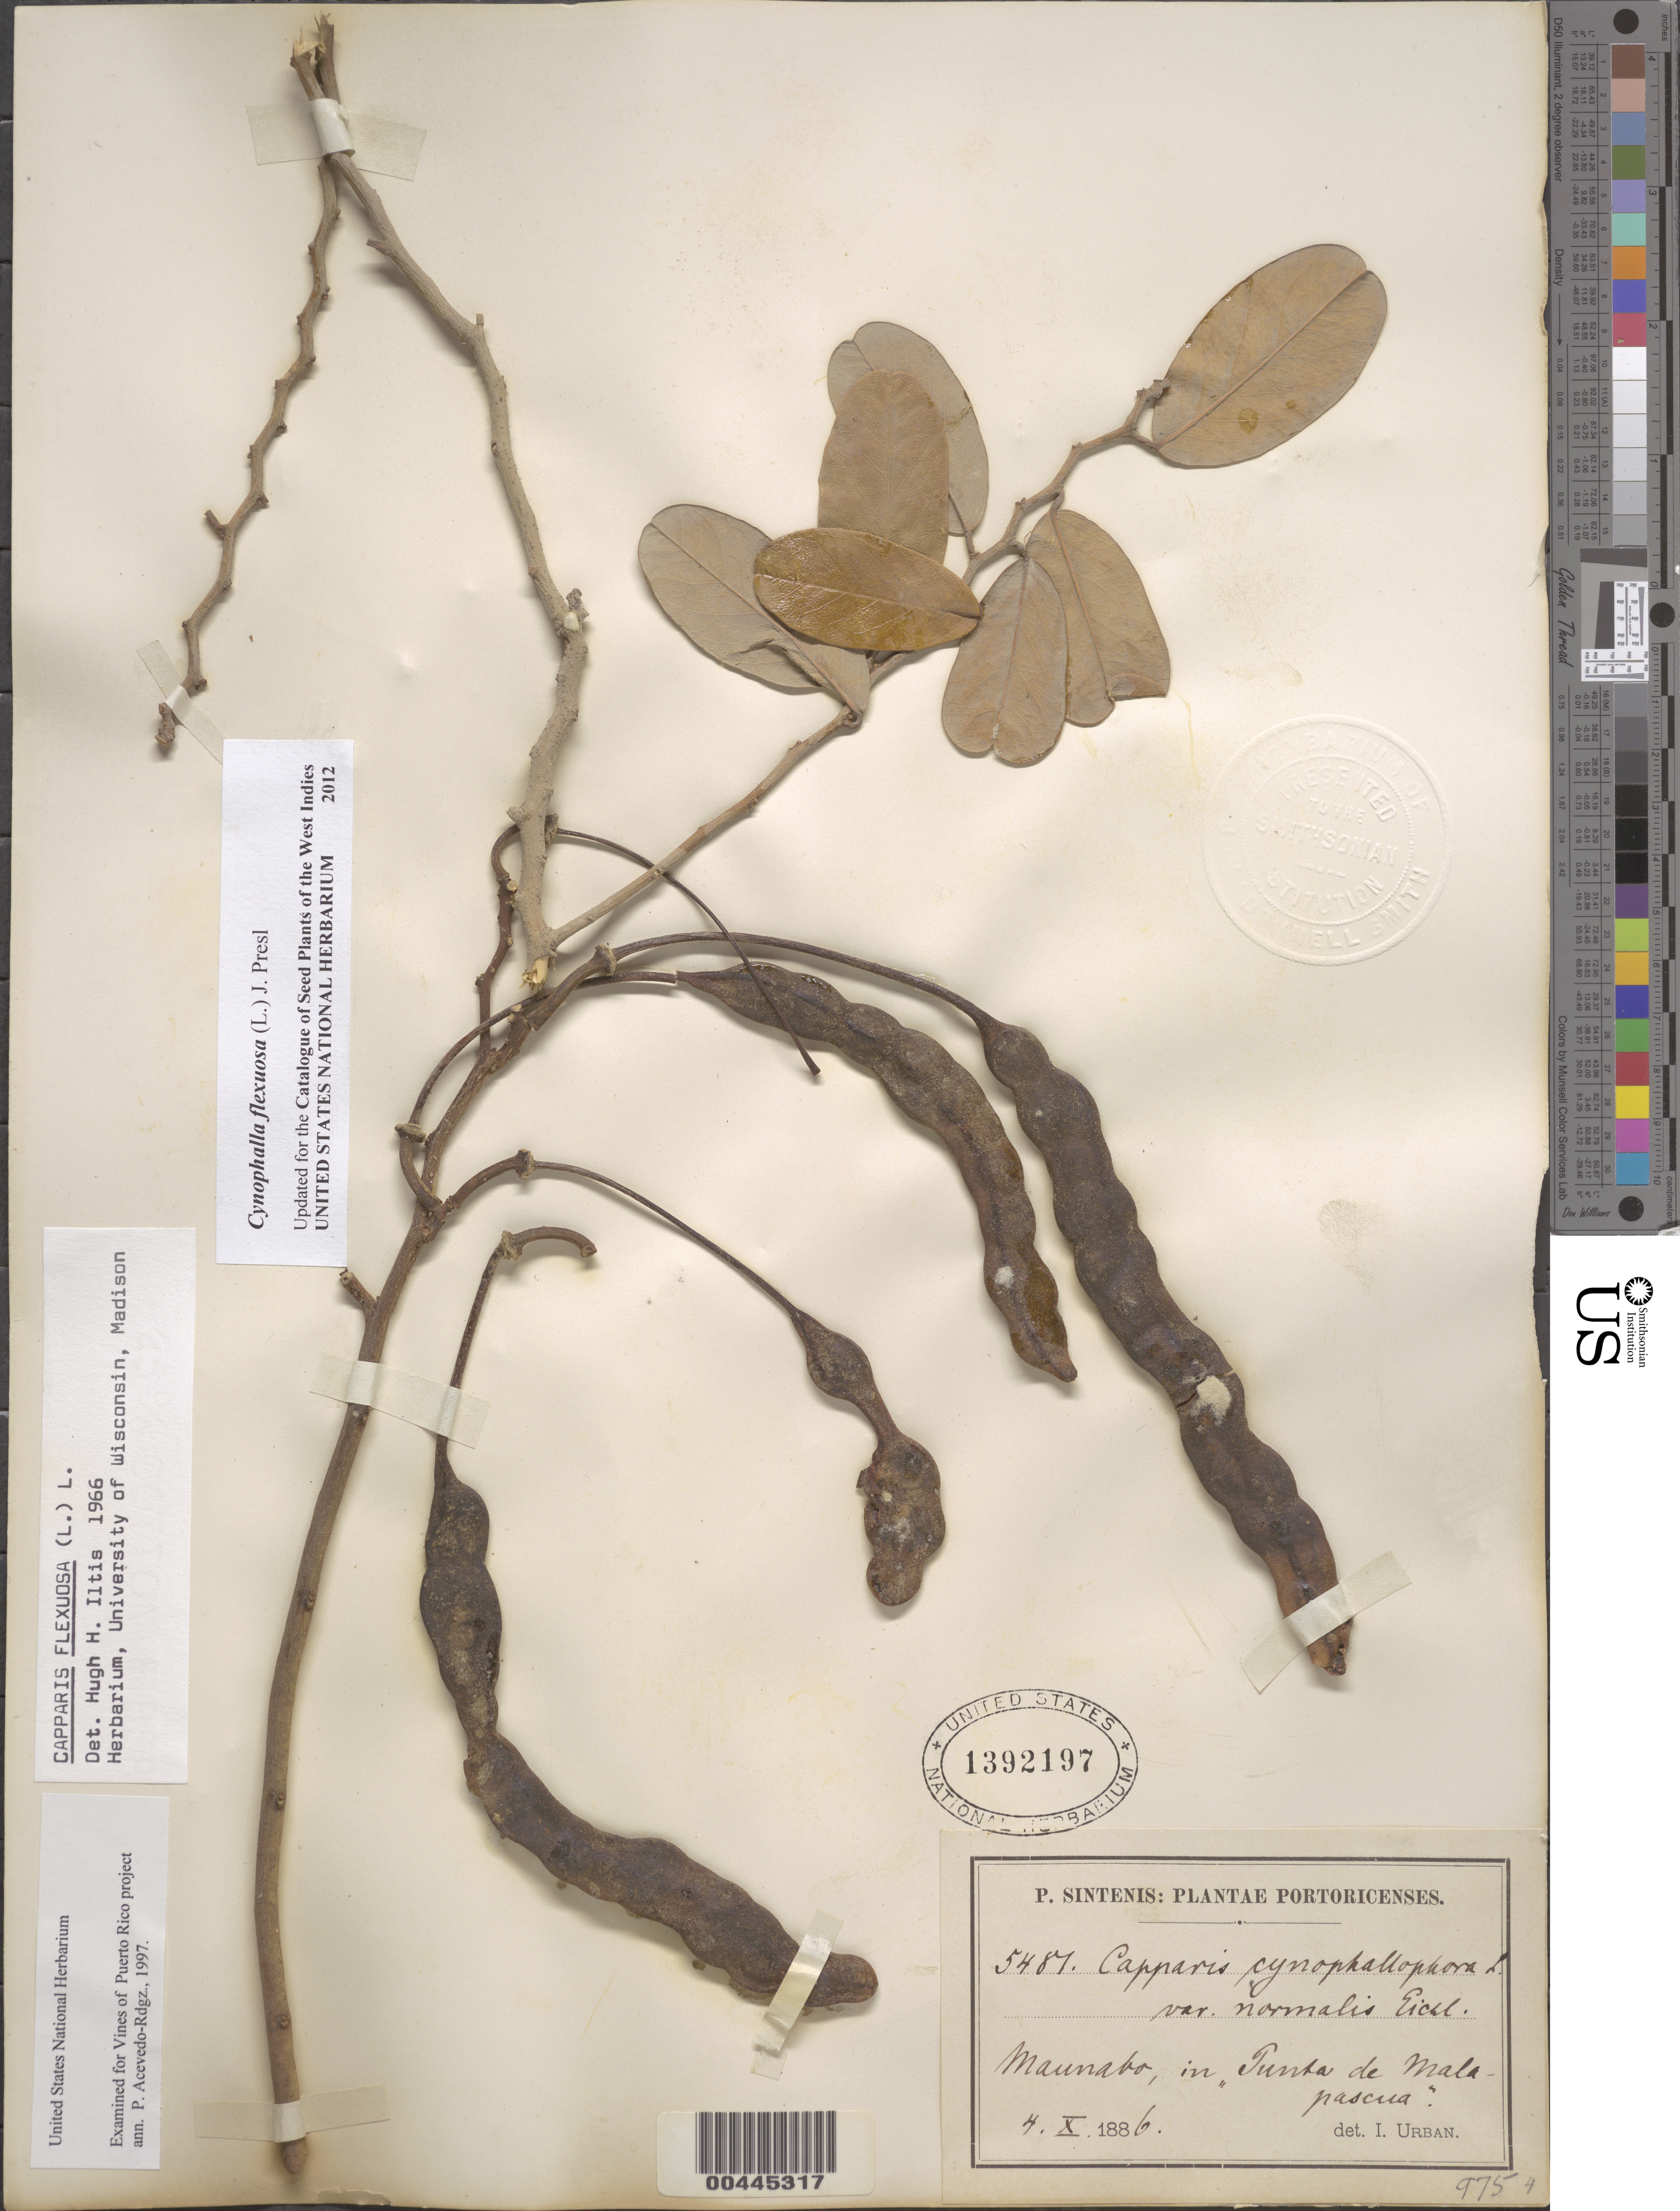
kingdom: Plantae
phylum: Tracheophyta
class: Magnoliopsida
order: Brassicales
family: Capparaceae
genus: Capparis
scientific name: Capparis flexuosa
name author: (L.) L.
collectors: P. Sintenis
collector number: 5487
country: Puerto Rico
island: Greater Antilles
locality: Maunabo. In Punta de Malapascua.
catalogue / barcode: US 1392197